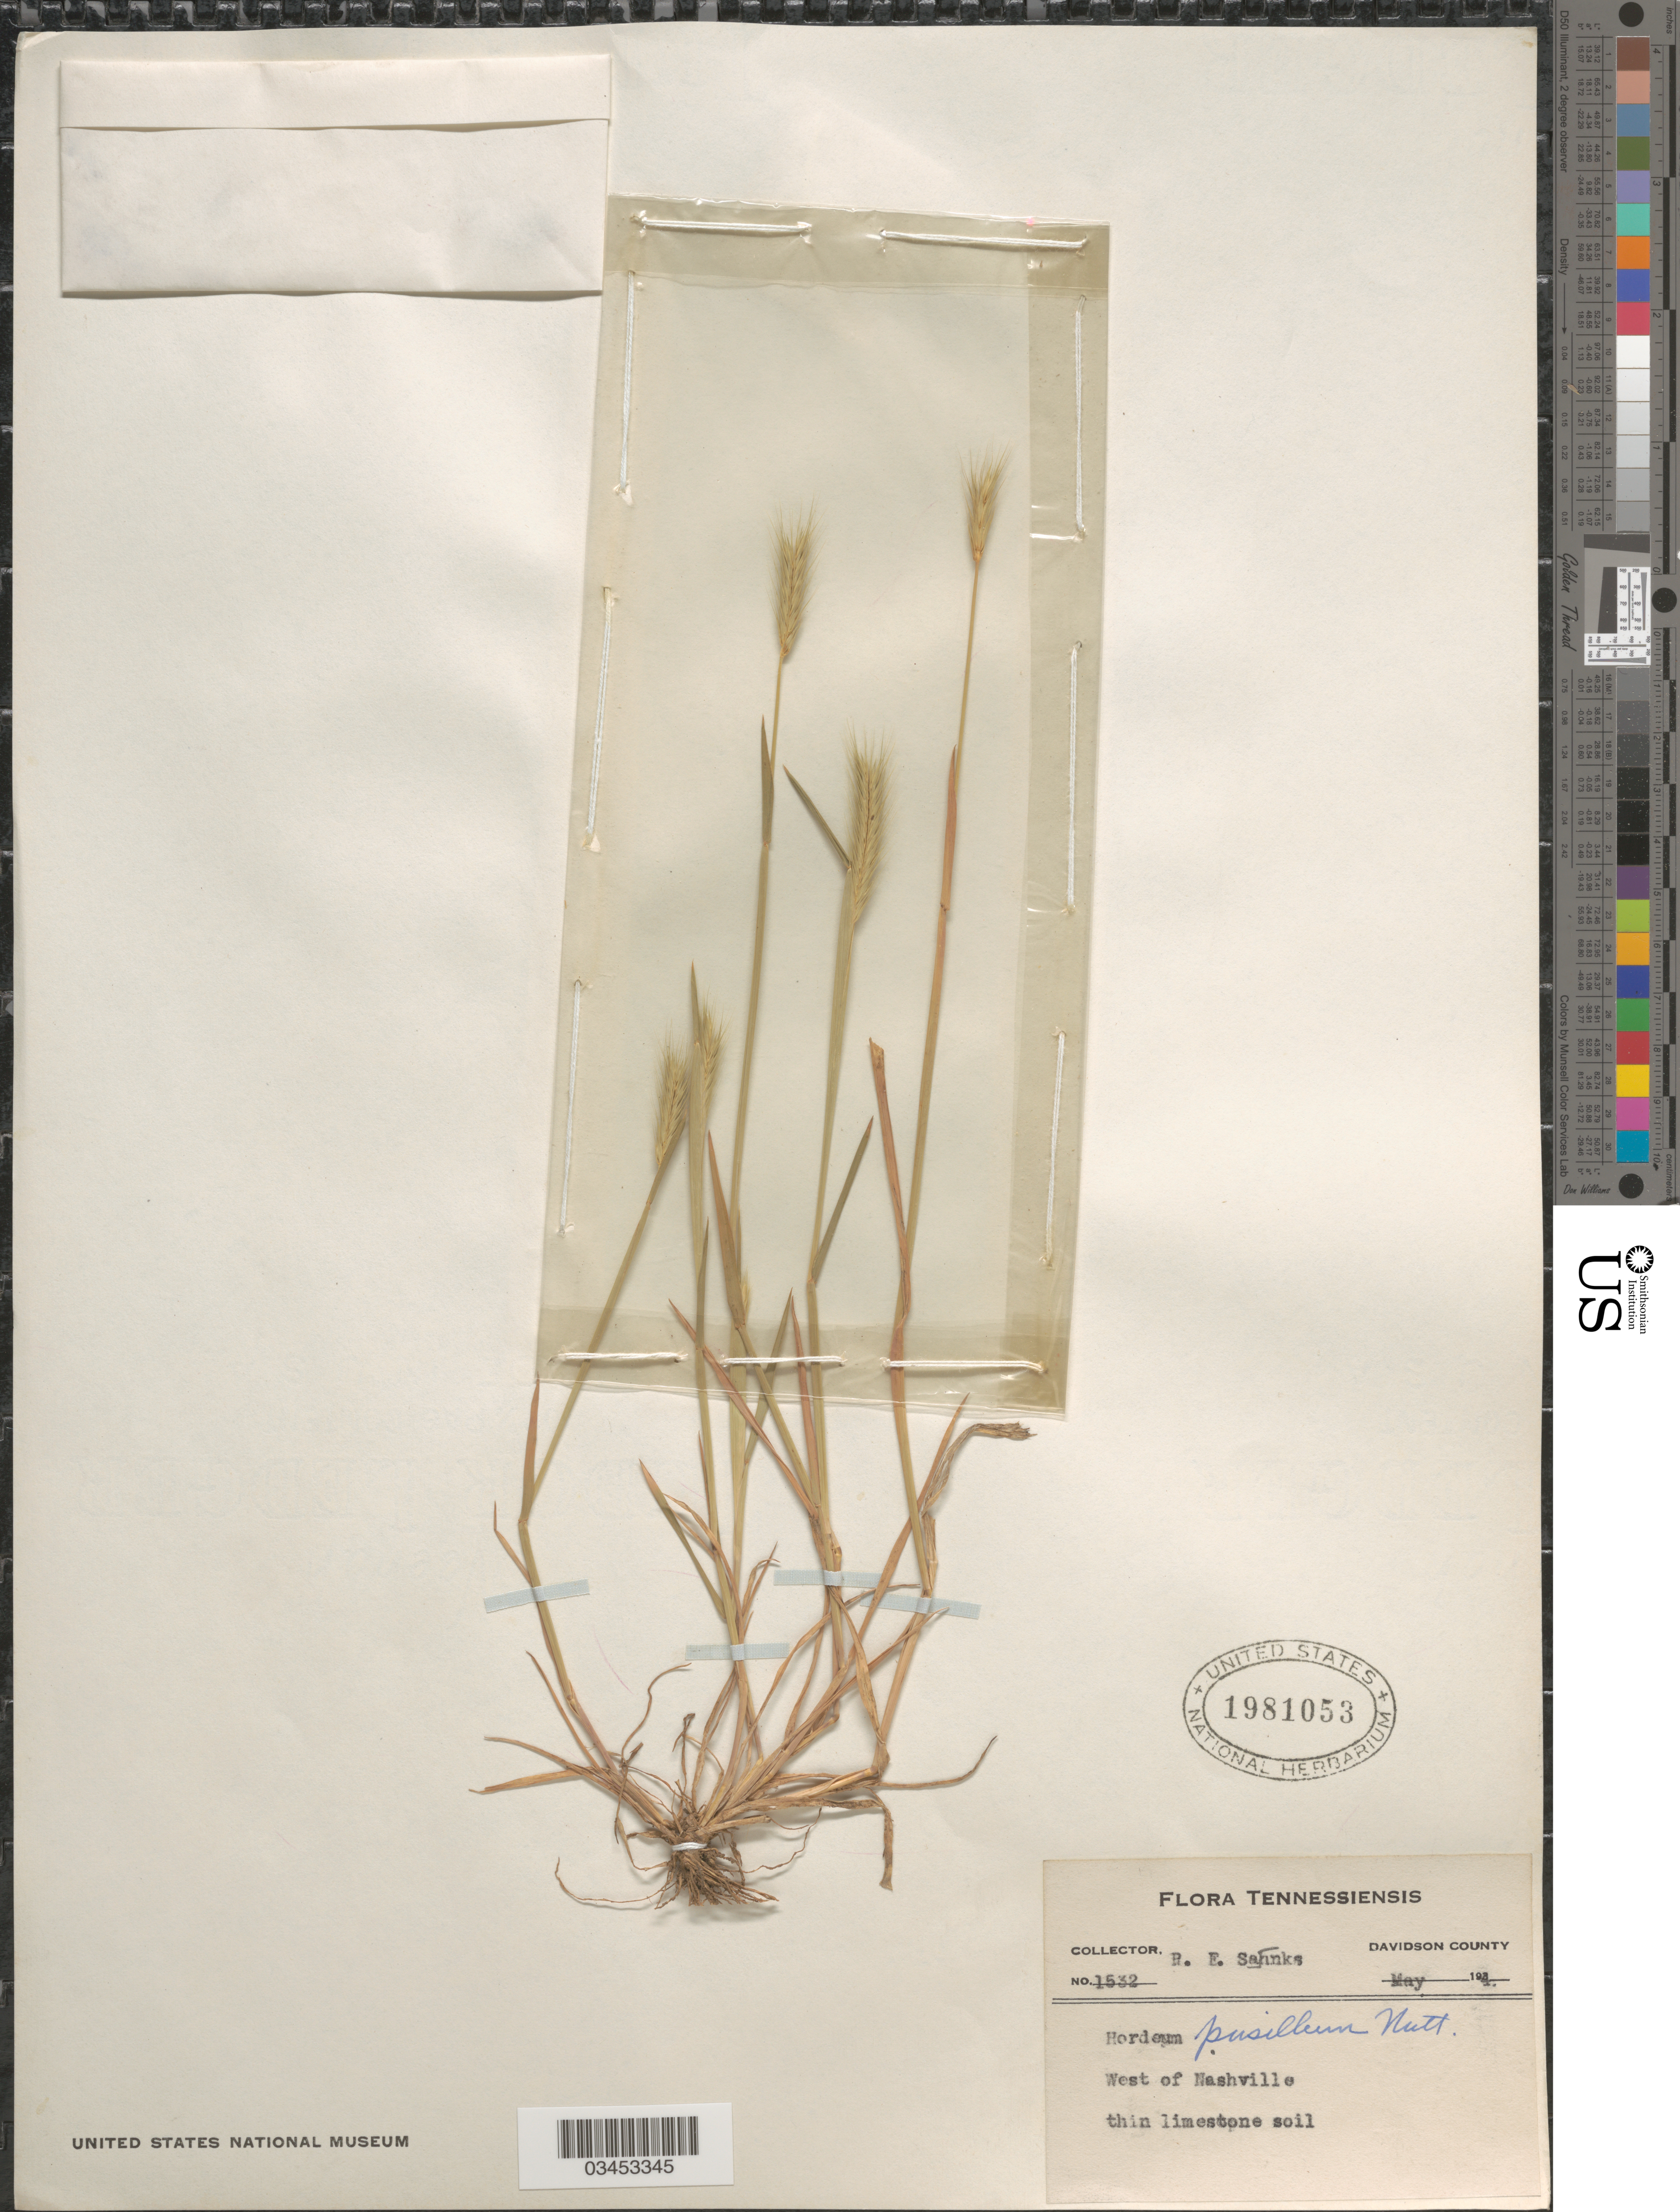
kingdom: Plantae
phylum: Tracheophyta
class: Liliopsida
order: Poales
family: Poaceae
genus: Hordeum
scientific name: Hordeum pusillum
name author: Nutt.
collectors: R. Shanks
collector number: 1532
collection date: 1934-05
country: United States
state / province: Tennessee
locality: Davidson County. West of Nashville.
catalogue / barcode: US 1981053